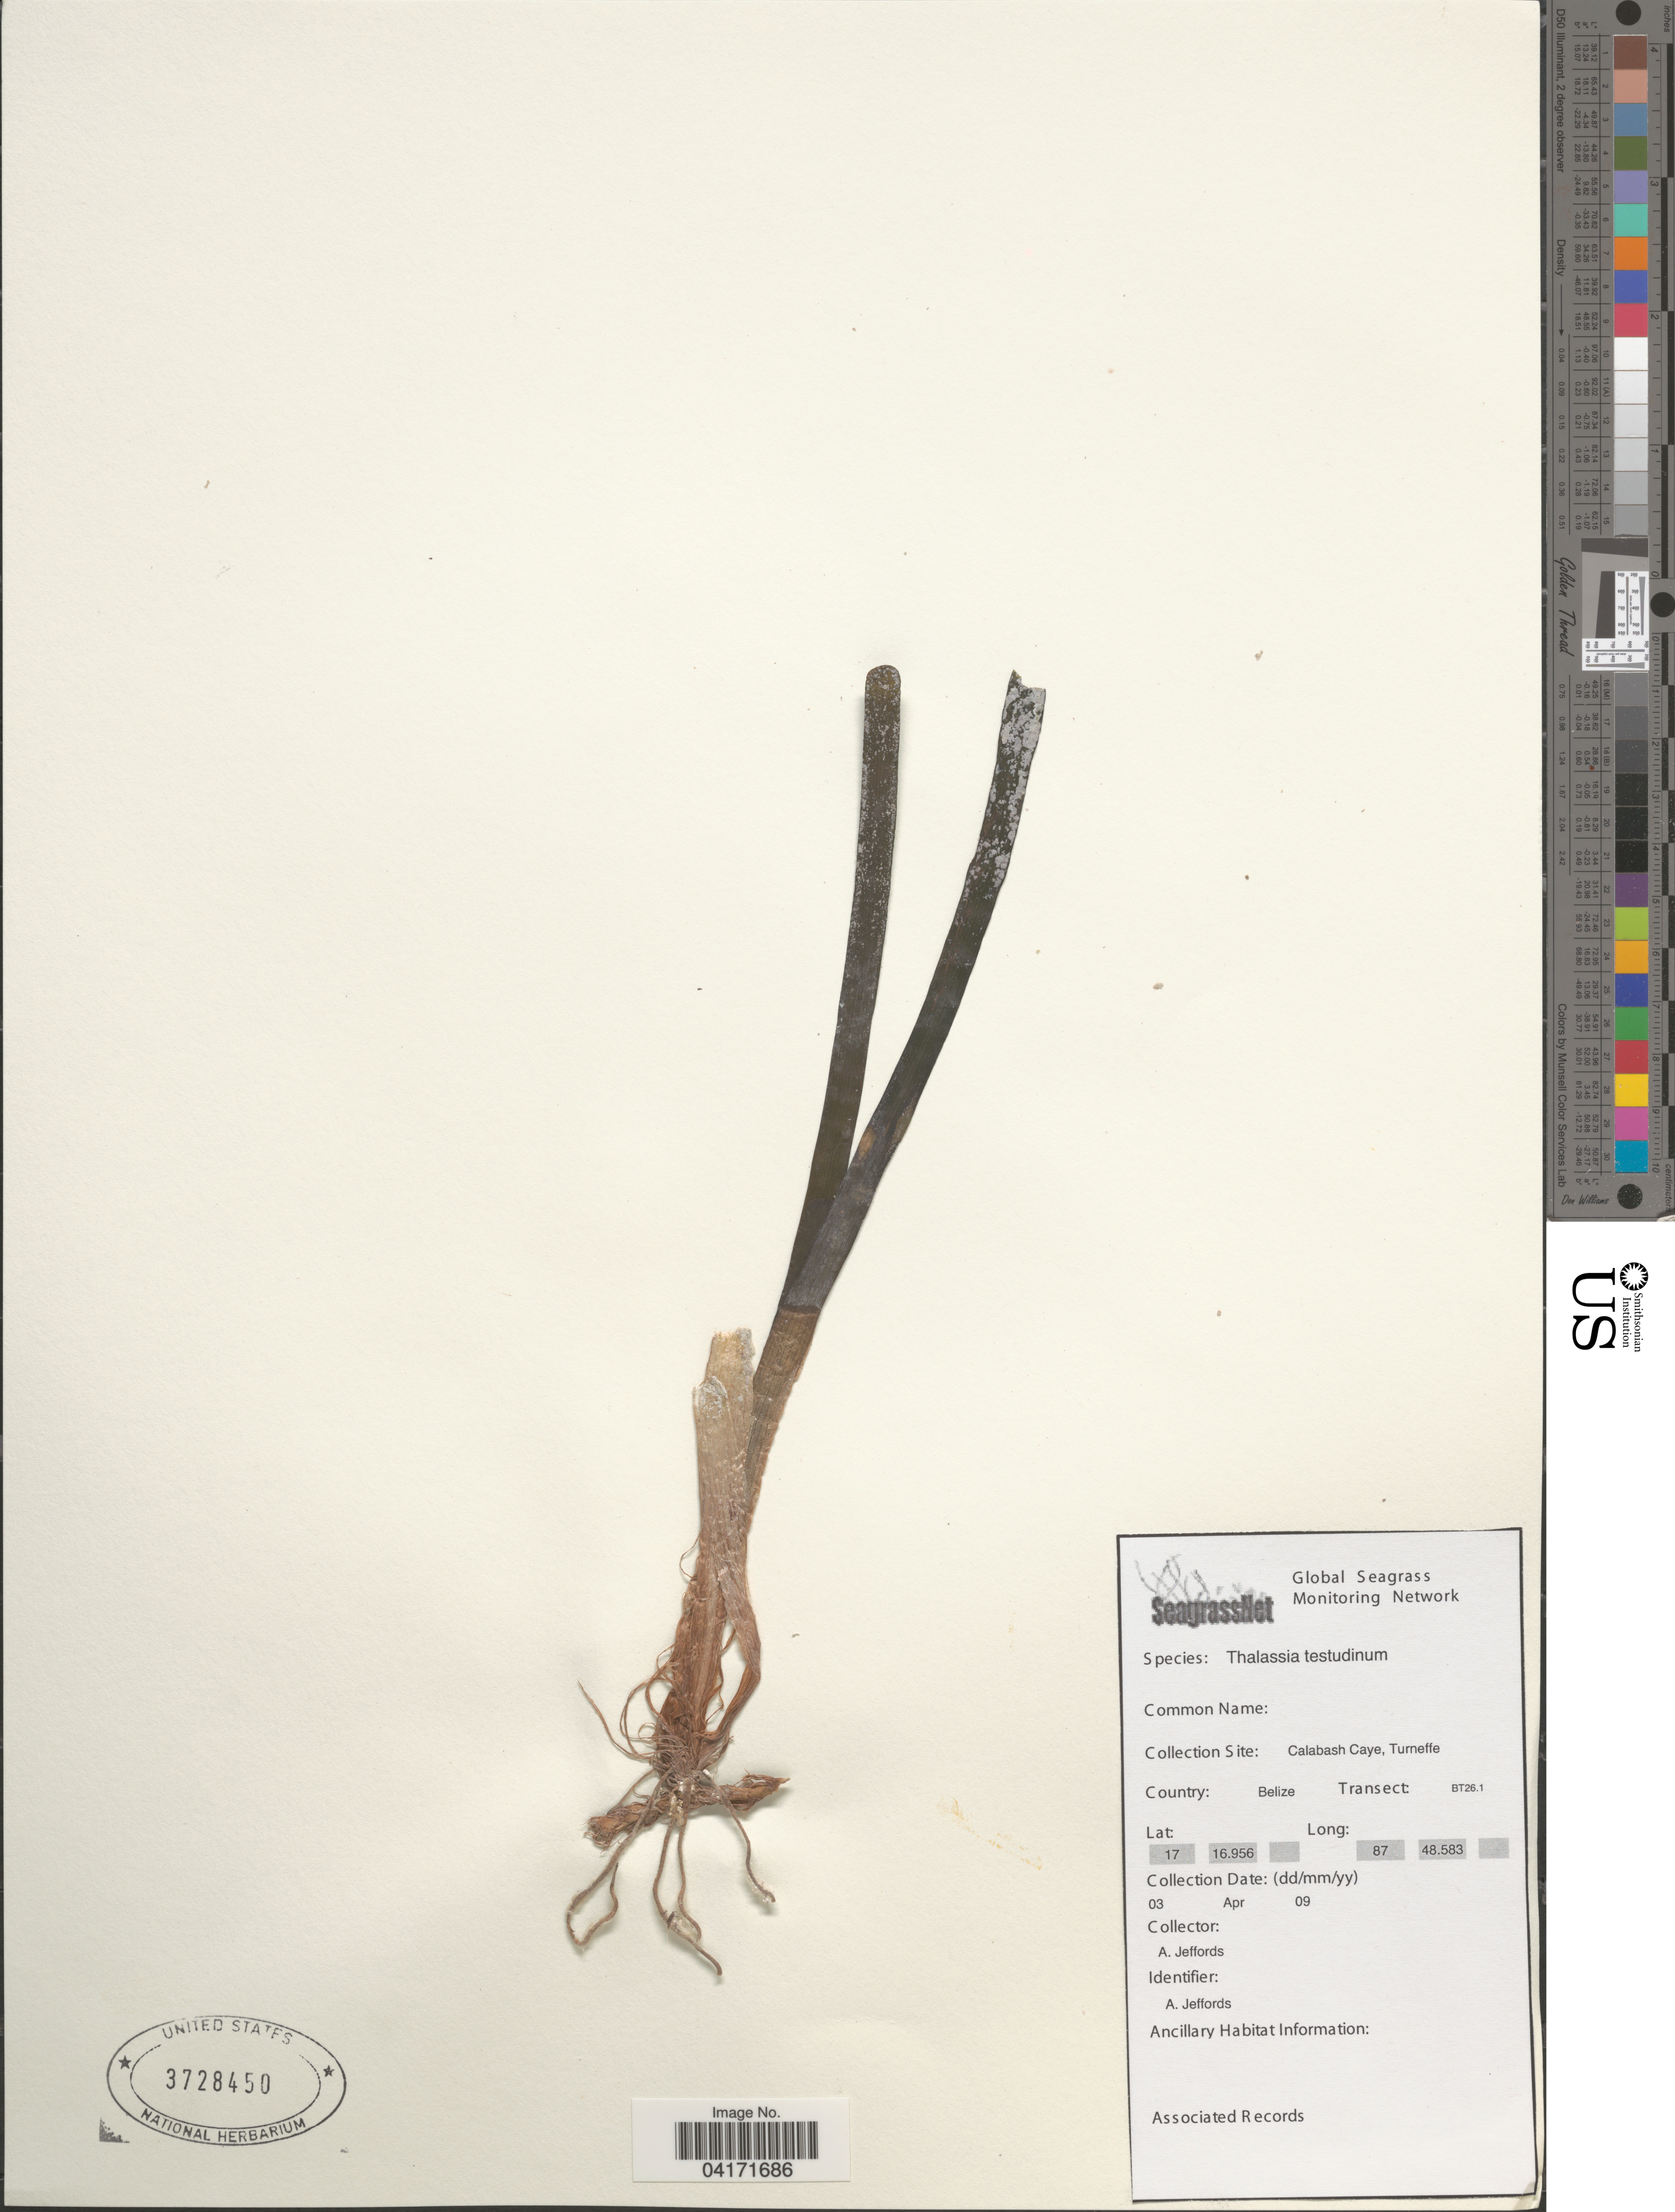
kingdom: Plantae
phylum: Tracheophyta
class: Liliopsida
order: Alismatales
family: Hydrocharitaceae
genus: Thalassia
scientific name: Thalassia testudinum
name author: Banks & Sol. ex K.D. Koenig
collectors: A. Jeffords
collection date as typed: Transcribed d/m/y: 3/4/9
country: Belize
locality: Calabash Caye, Turneffe. Transect: BT26.1.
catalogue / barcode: US 3728450